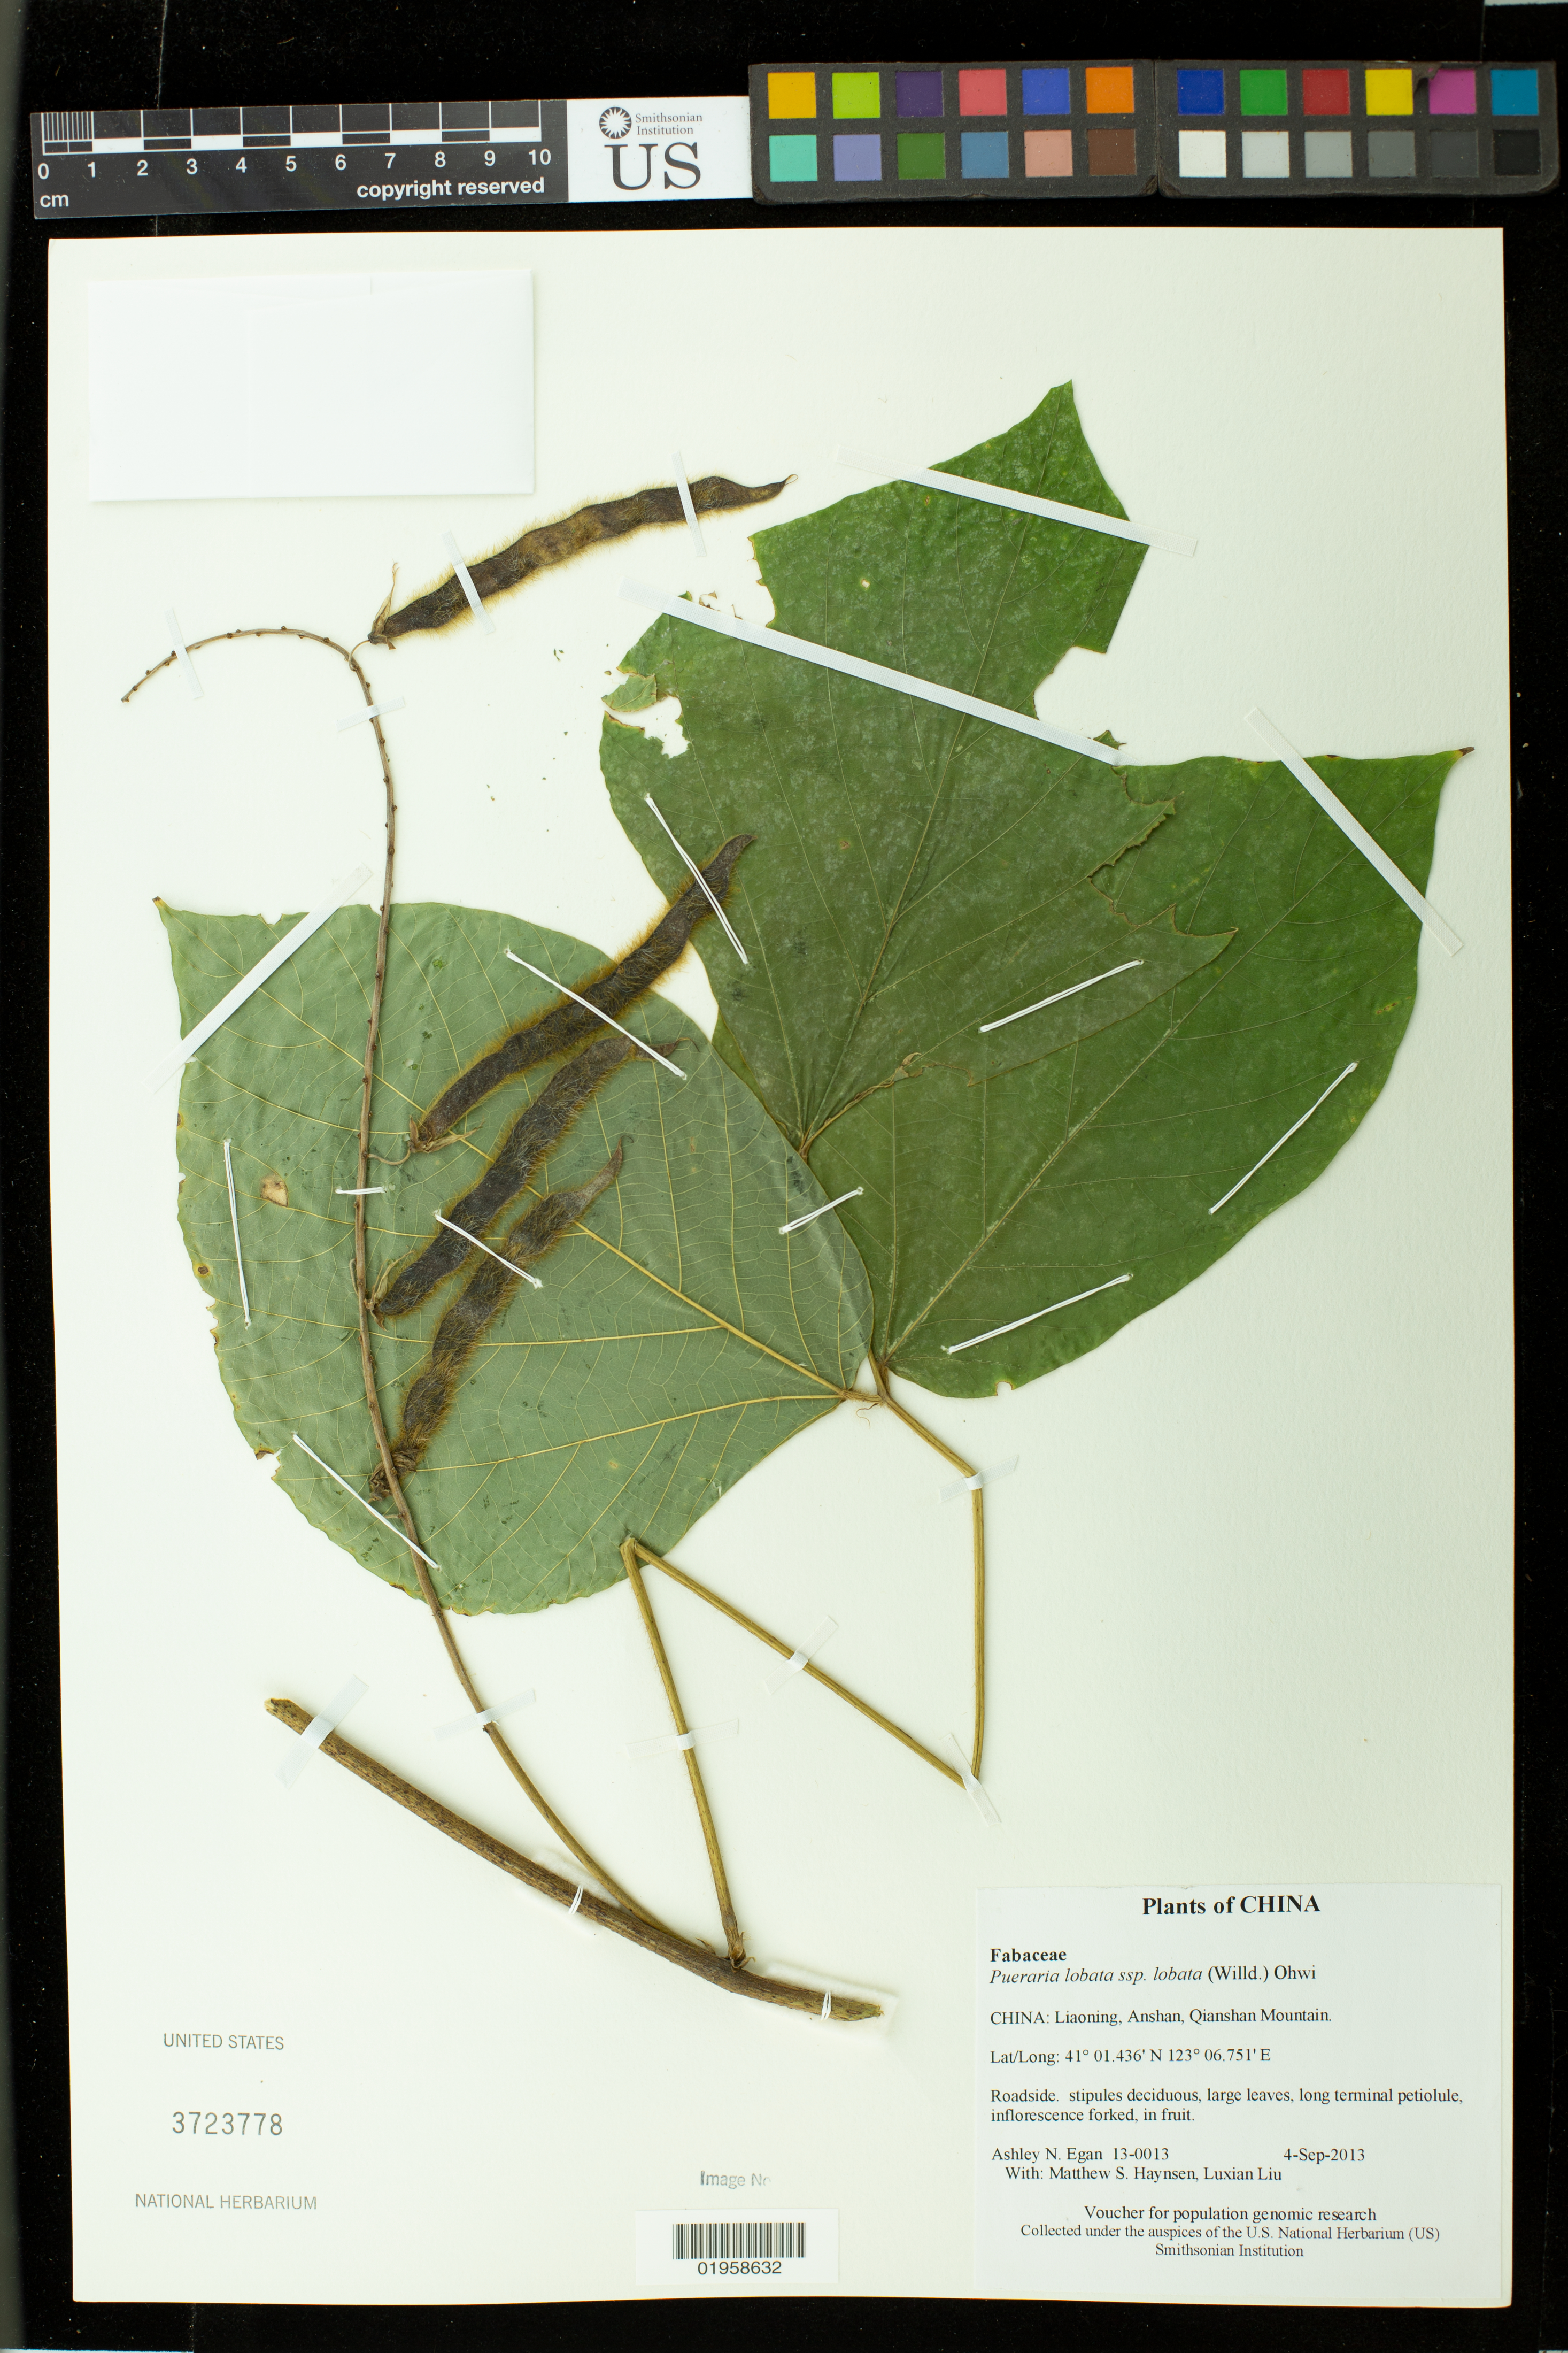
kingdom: Plantae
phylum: Tracheophyta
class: Magnoliopsida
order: Fabales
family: Fabaceae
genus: Pueraria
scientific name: Pueraria lobata subsp. lobata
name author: (Willd.) Ohwi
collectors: A. N. Egan, M. Hansen & L. Liu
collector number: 13-0013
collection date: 2013-09-04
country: China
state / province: Liaoning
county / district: Anshan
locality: Qianshan Mountain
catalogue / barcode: US 3723778